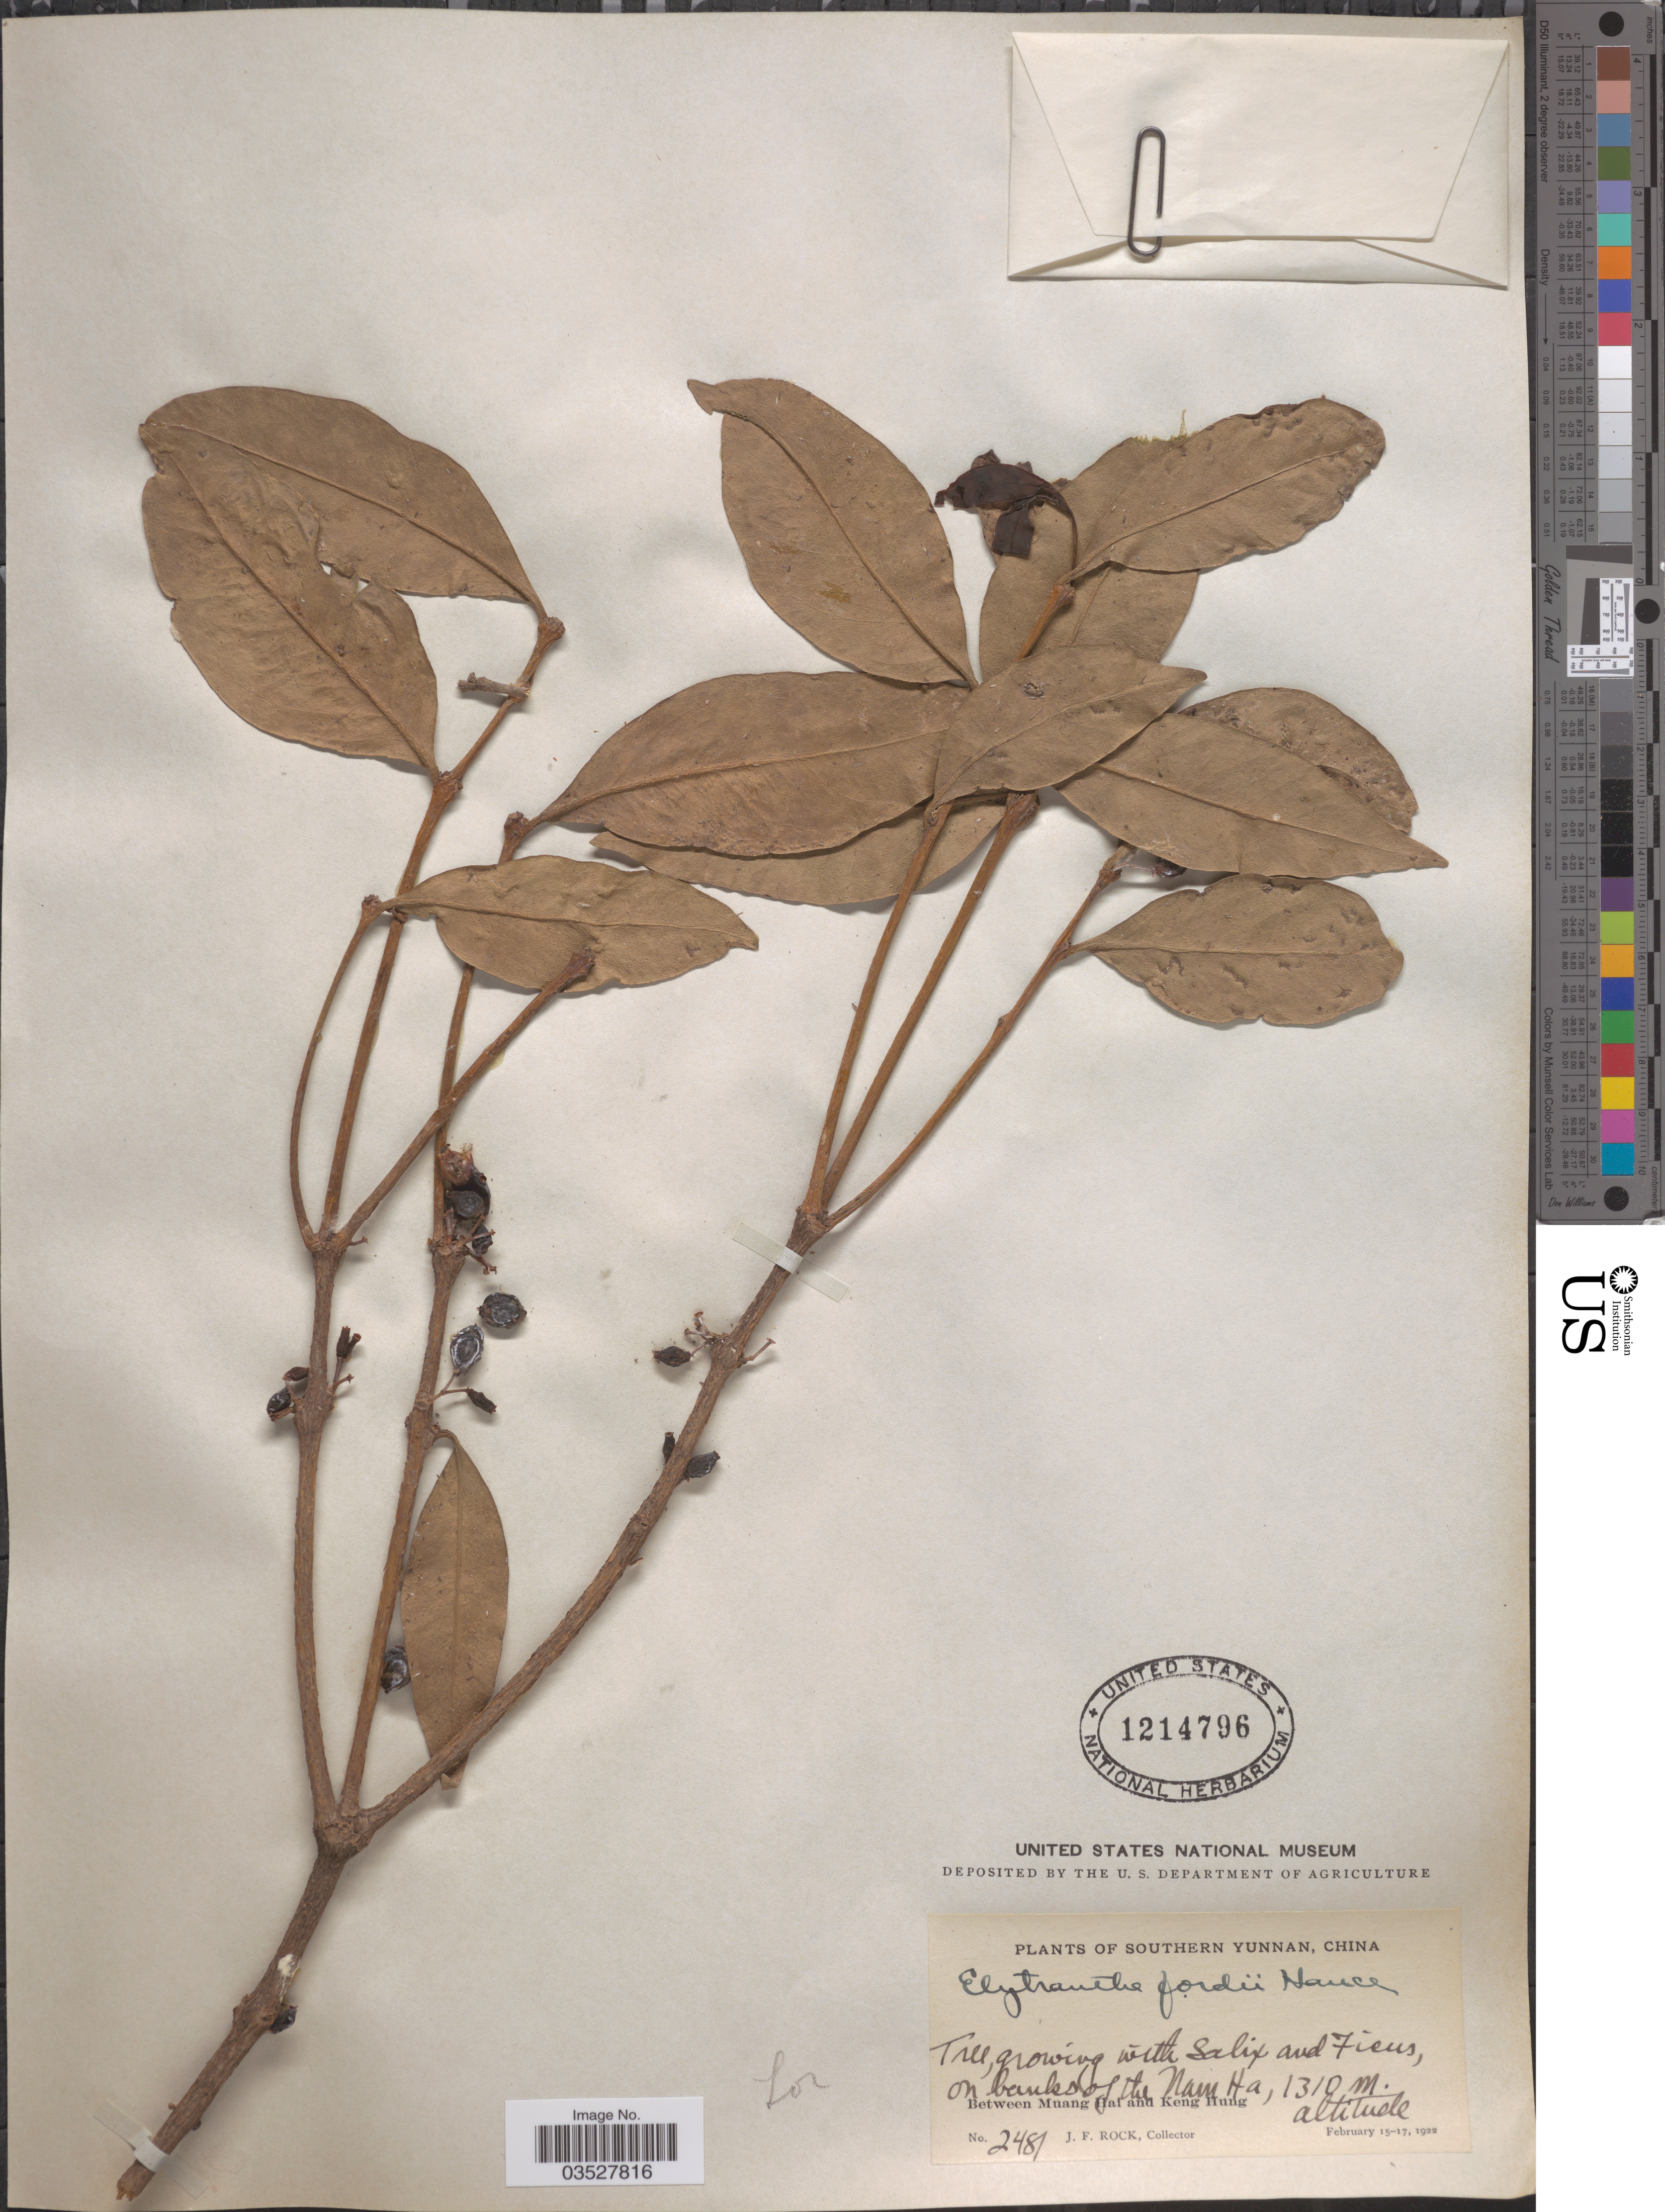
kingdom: Plantae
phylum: Tracheophyta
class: Magnoliopsida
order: Santalales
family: Loranthaceae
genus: Elytranthe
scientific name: Elytranthe fordii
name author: (Hance) Merr.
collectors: J. Rock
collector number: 2481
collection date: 1922-02-15/1922-02-17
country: China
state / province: Yunnan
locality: Southern Yunnan. On banks of the Nam Ha. Between Muang Hai and Keng Hung.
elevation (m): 1310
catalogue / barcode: US 1214796